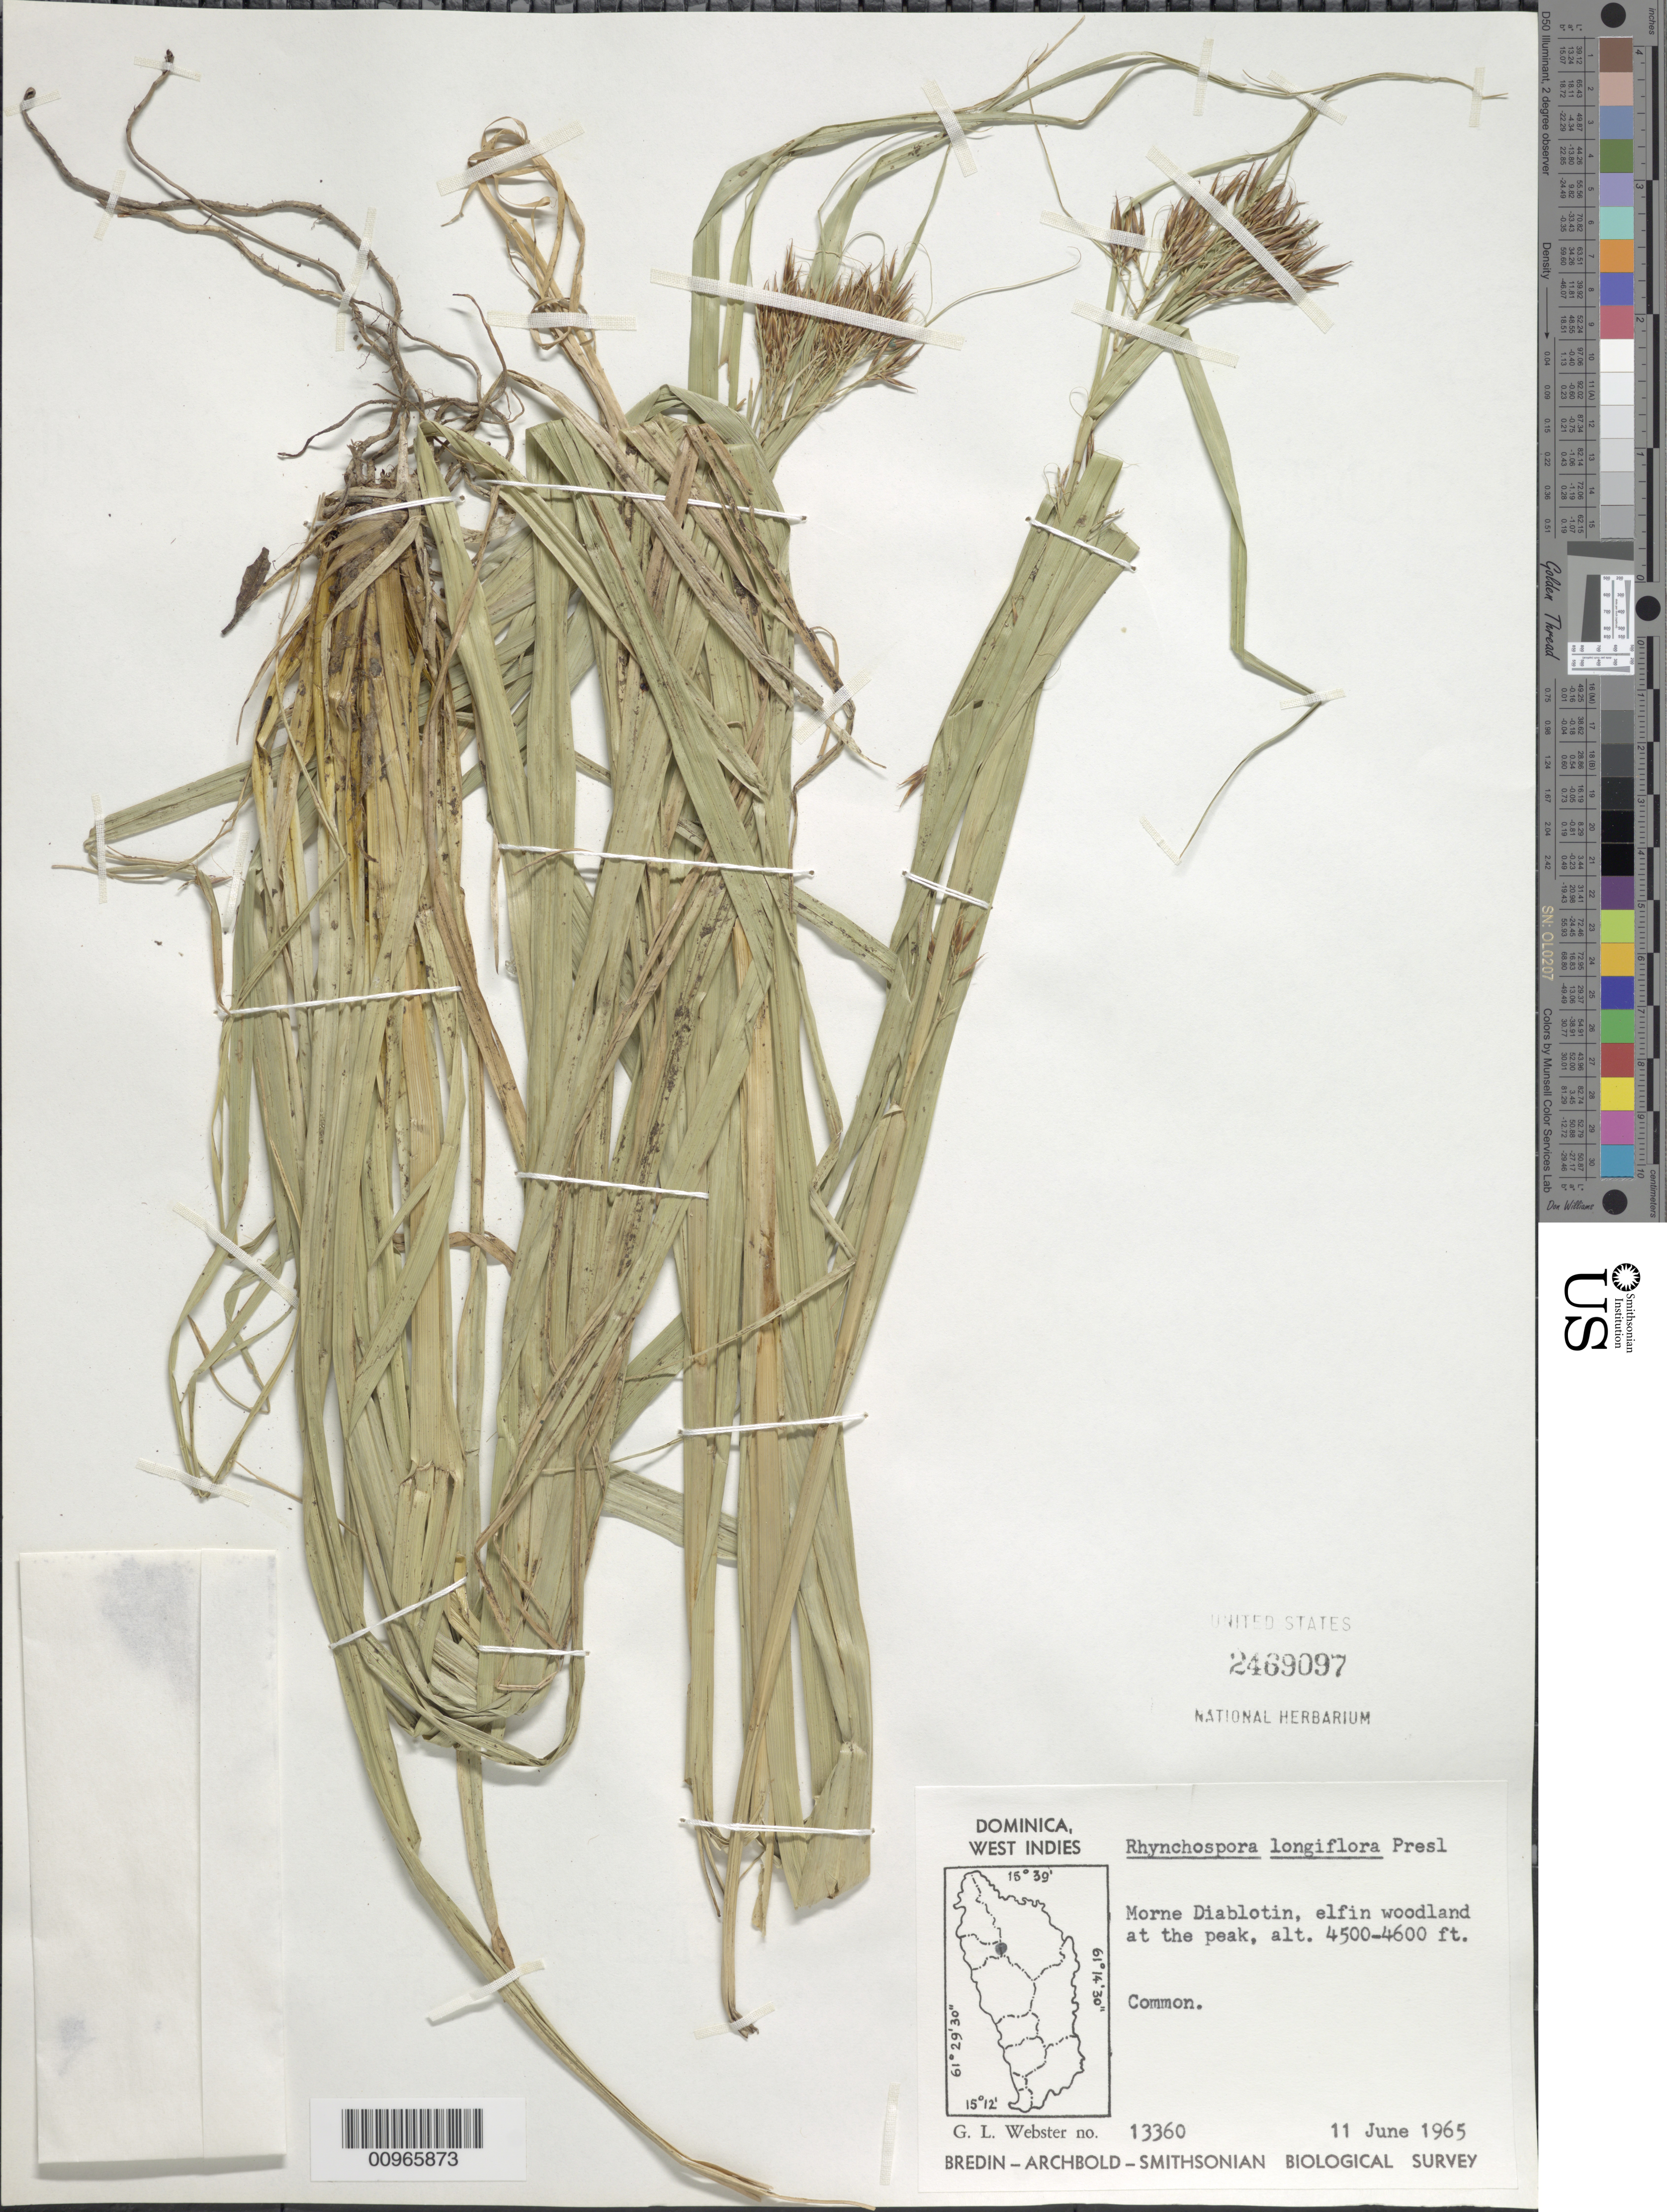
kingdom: Plantae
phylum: Tracheophyta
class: Liliopsida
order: Poales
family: Cyperaceae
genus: Rhynchospora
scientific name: Rhynchospora longiflora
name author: C. Presl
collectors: G. L. Webster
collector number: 13360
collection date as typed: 11 Jun 1965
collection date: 1965-06-11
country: Dominica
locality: Morne Diablotin, at the peak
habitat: Elfin woodland at the peak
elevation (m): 1372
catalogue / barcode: US 2469097